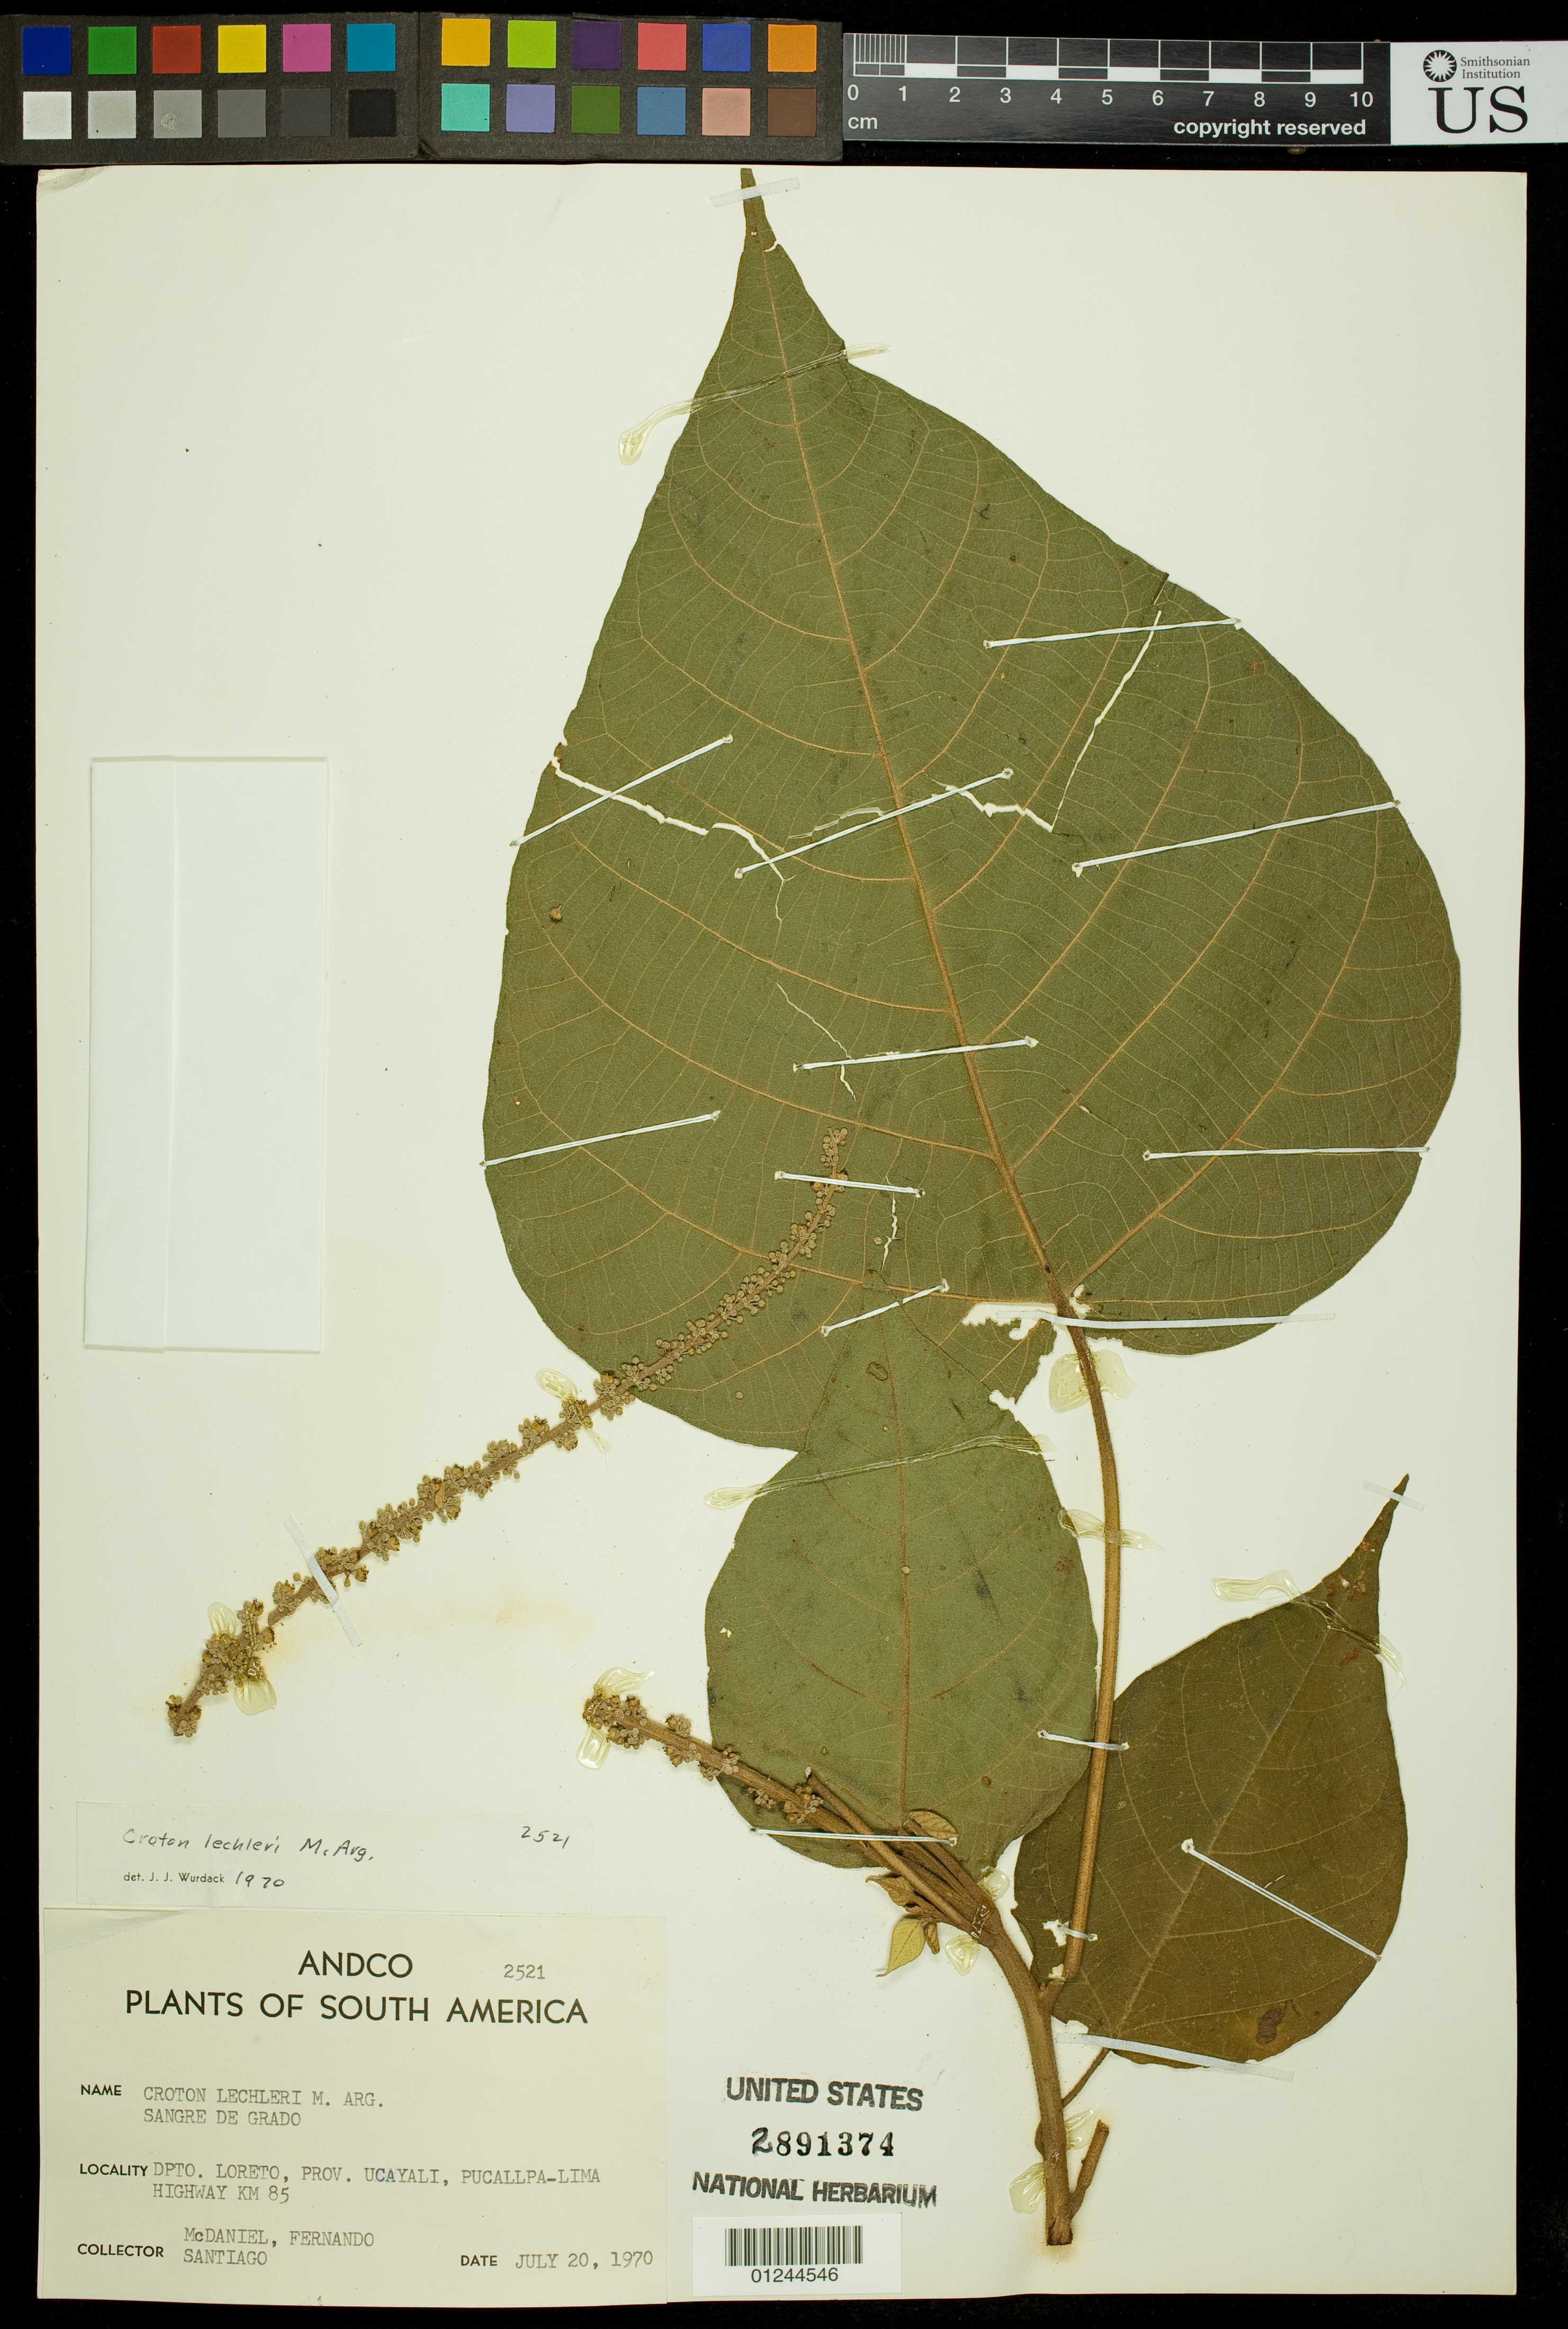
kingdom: Plantae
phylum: Tracheophyta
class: Magnoliopsida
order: Malpighiales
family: Euphorbiaceae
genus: Croton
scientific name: Croton lechleri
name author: Müll. Arg.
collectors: F. S. McDaniel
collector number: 2521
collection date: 1970-07-20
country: Peru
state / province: Loreto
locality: Ucayali, Pucallpa-Lima Highway Km 85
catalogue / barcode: US 2891374